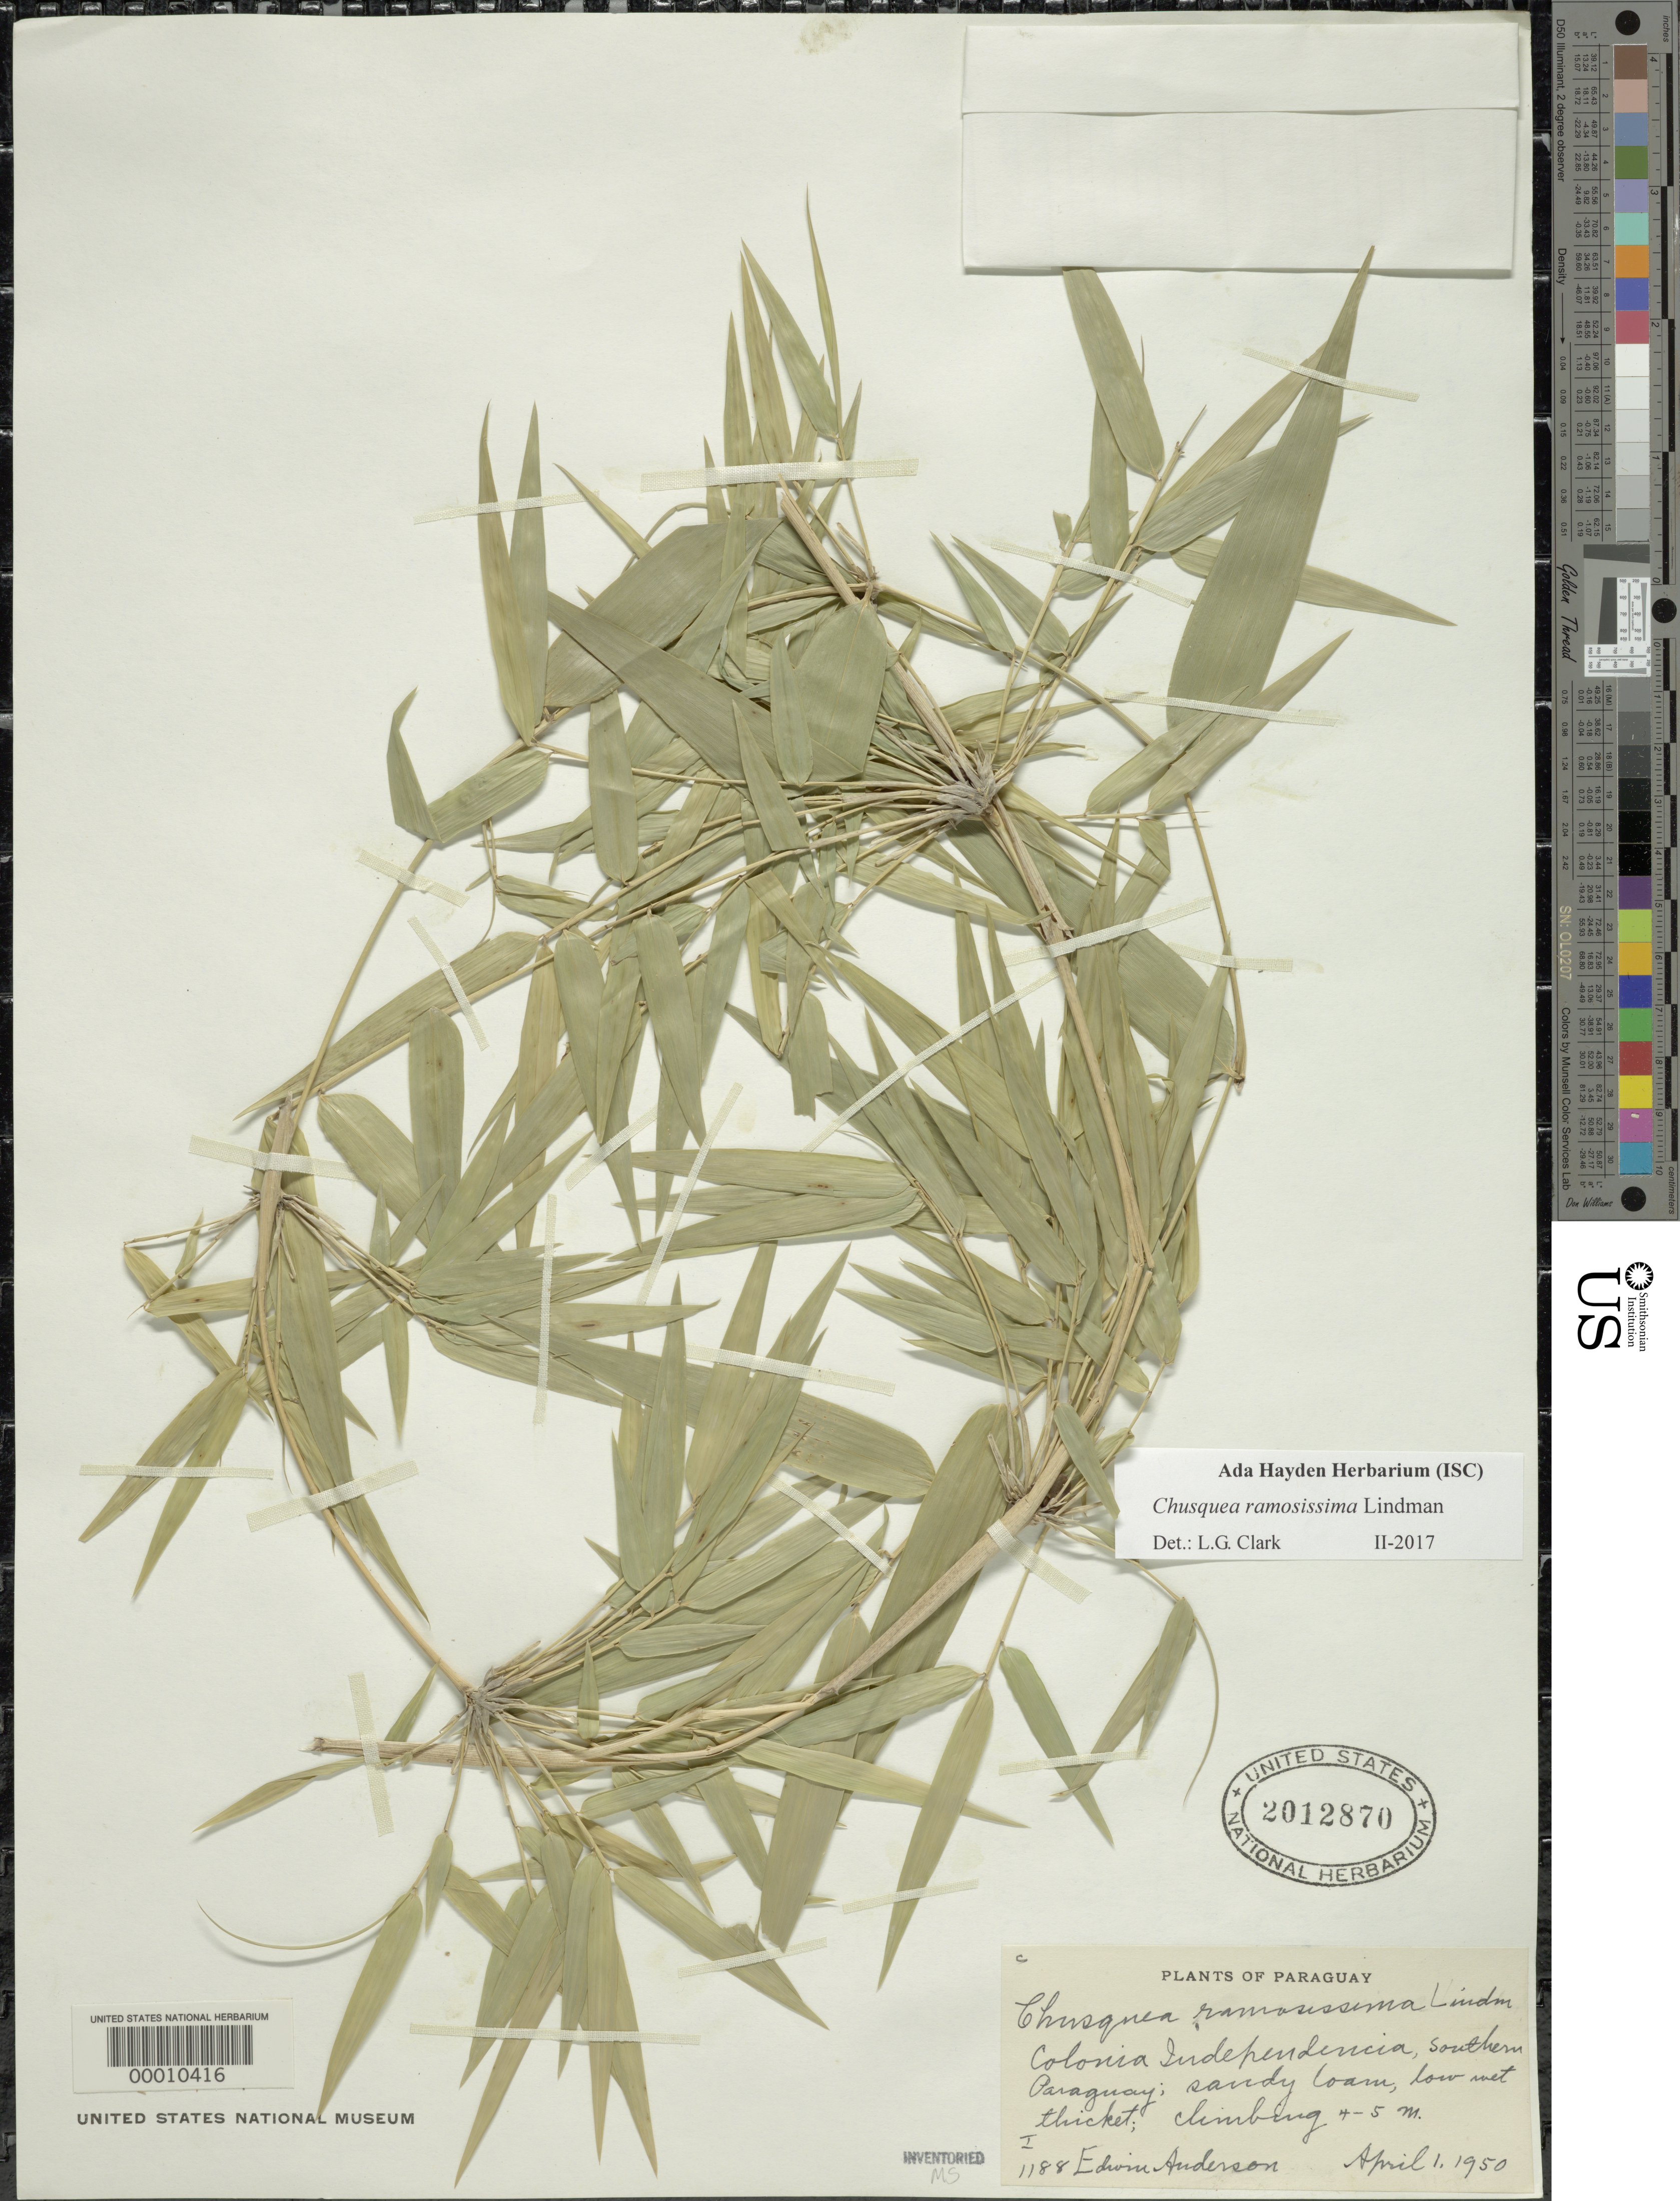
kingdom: Plantae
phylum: Tracheophyta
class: Liliopsida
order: Poales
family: Poaceae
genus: Chusquea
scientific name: Chusquea ramosissima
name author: Lindm.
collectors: E. S. Anderson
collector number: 1188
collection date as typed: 01 Apr 1950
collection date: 1950-04-01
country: Paraguay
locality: Colonia independencia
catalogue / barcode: US 2012870